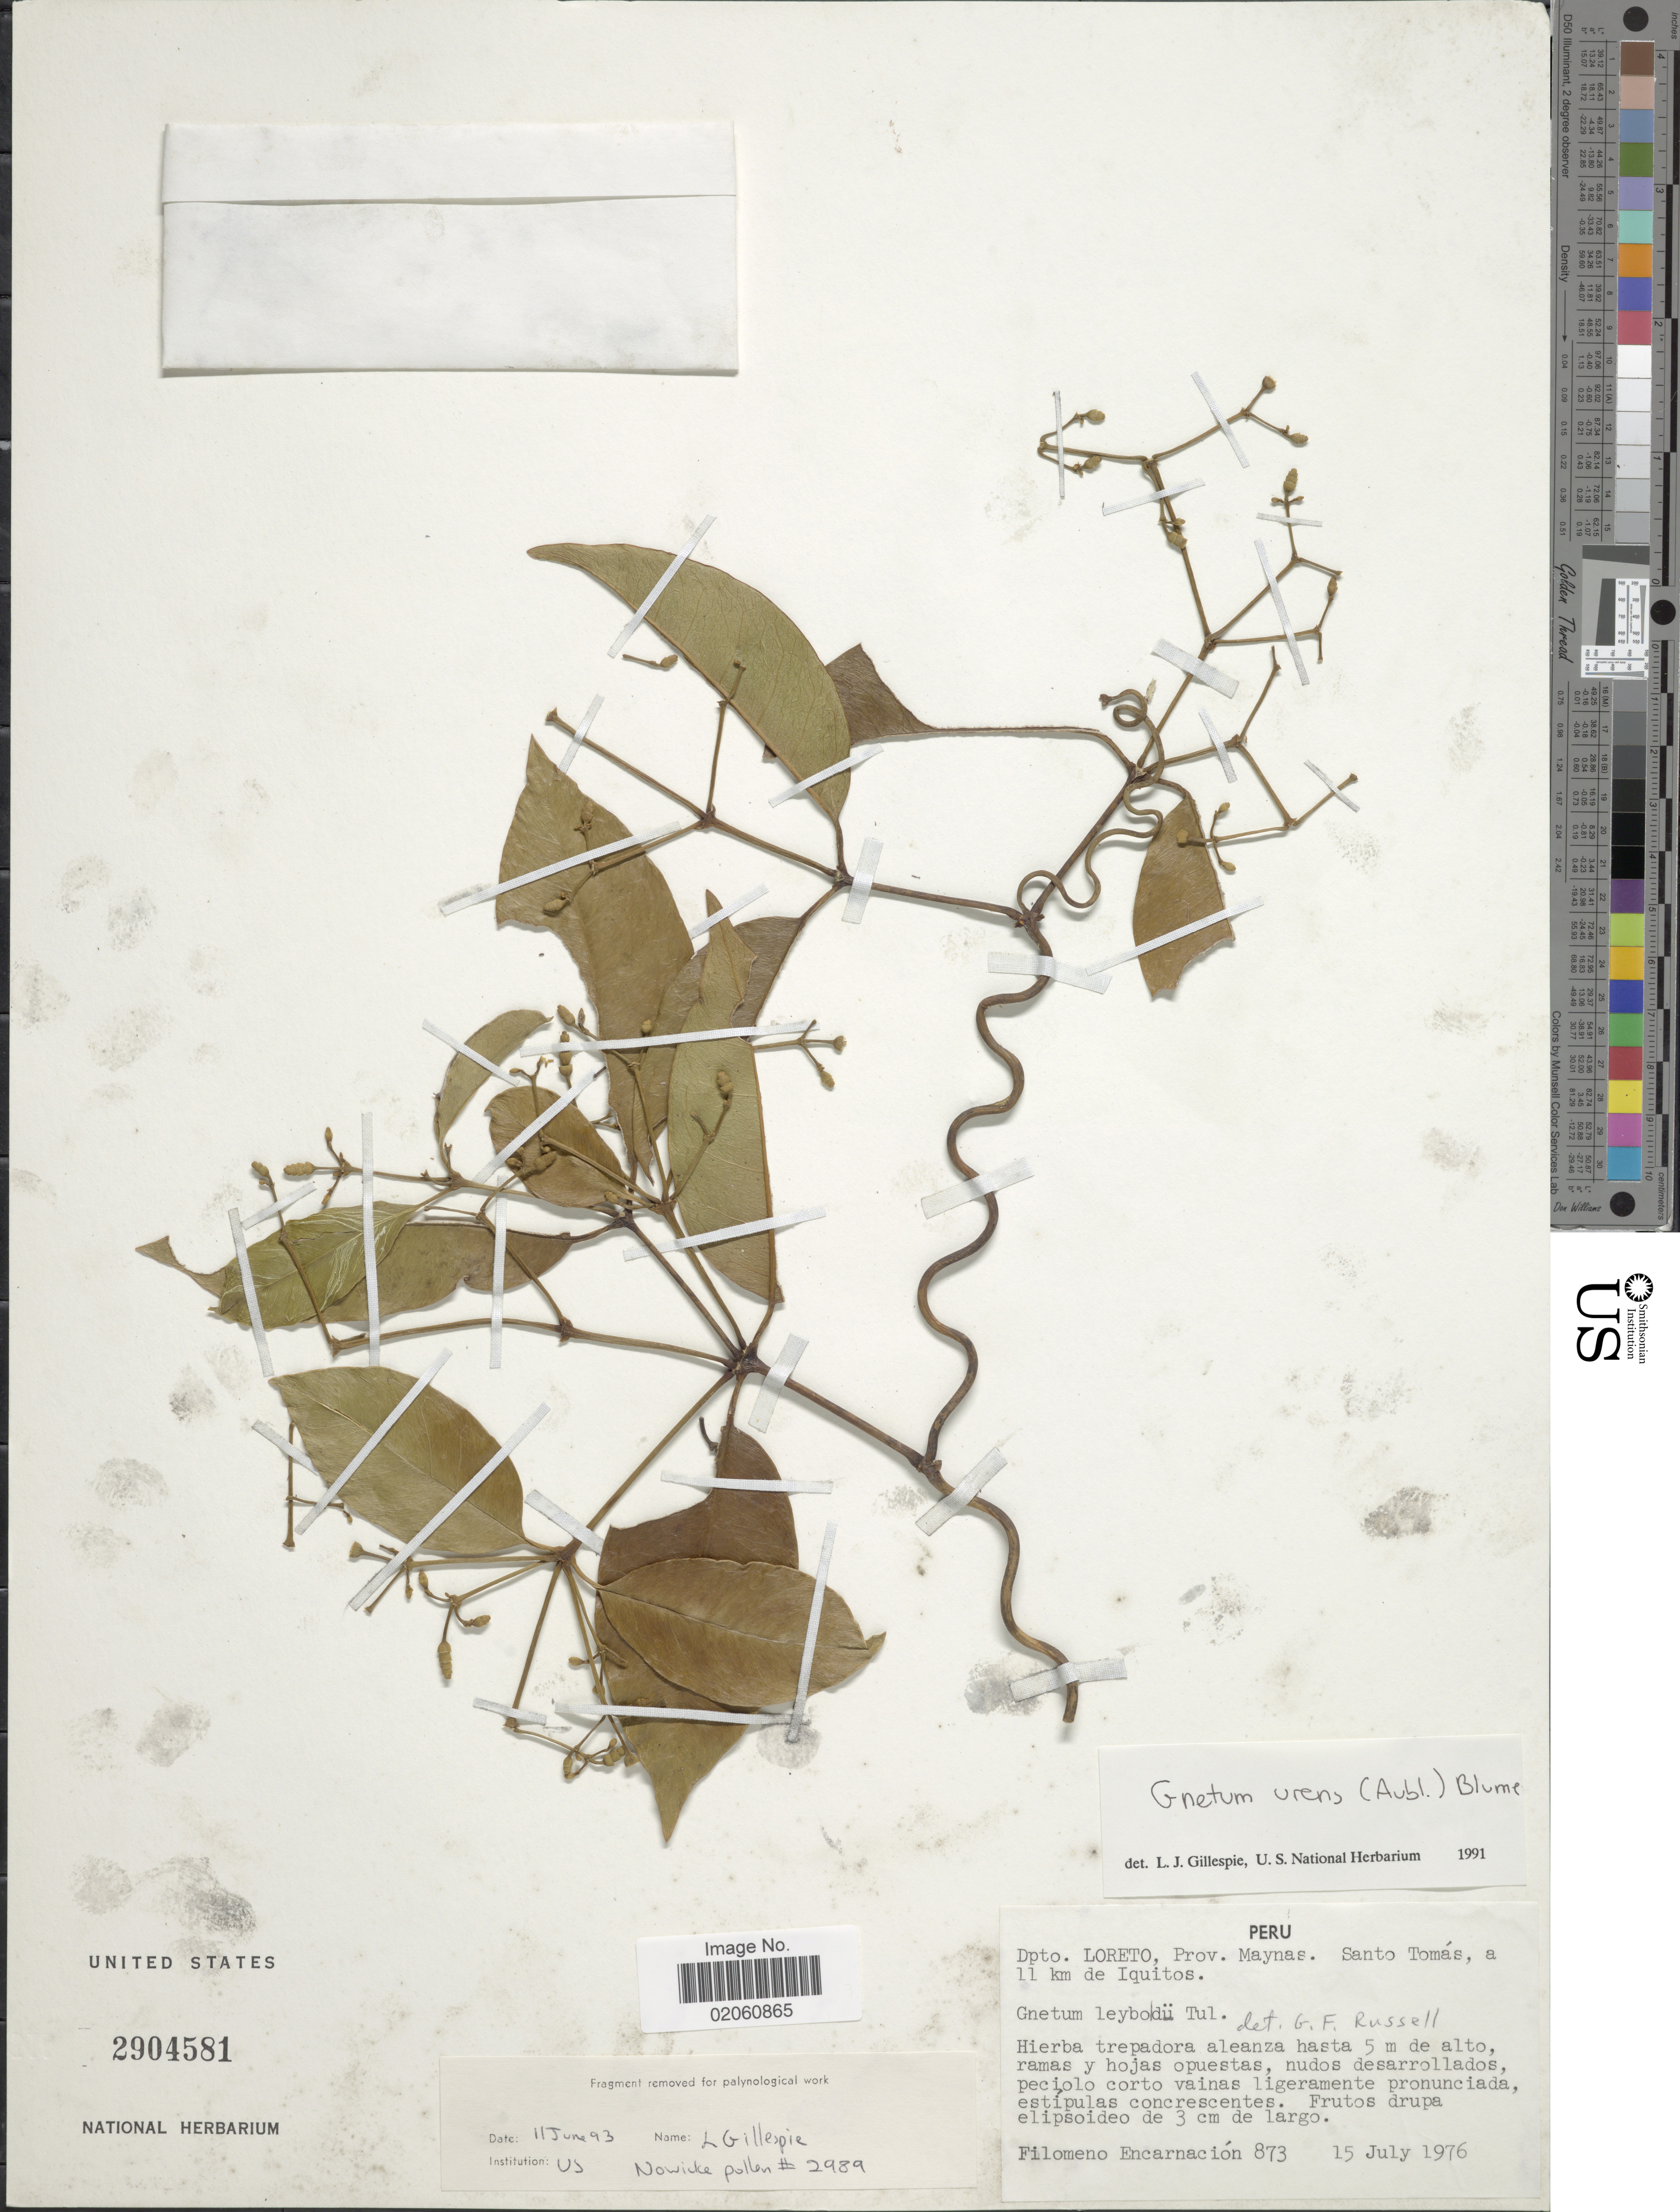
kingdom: Plantae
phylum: Tracheophyta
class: Gnetopsida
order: Gnetales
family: Gnetaceae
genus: Gnetum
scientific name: Gnetum urens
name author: (Aubl.) Blume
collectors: F. Encarnación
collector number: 873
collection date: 1976-07-15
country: Peru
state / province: Loreto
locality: Dpto Loreto, Prov, Maynas. Santo Tomás, a 11 km de Iquitos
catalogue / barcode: US 2904581